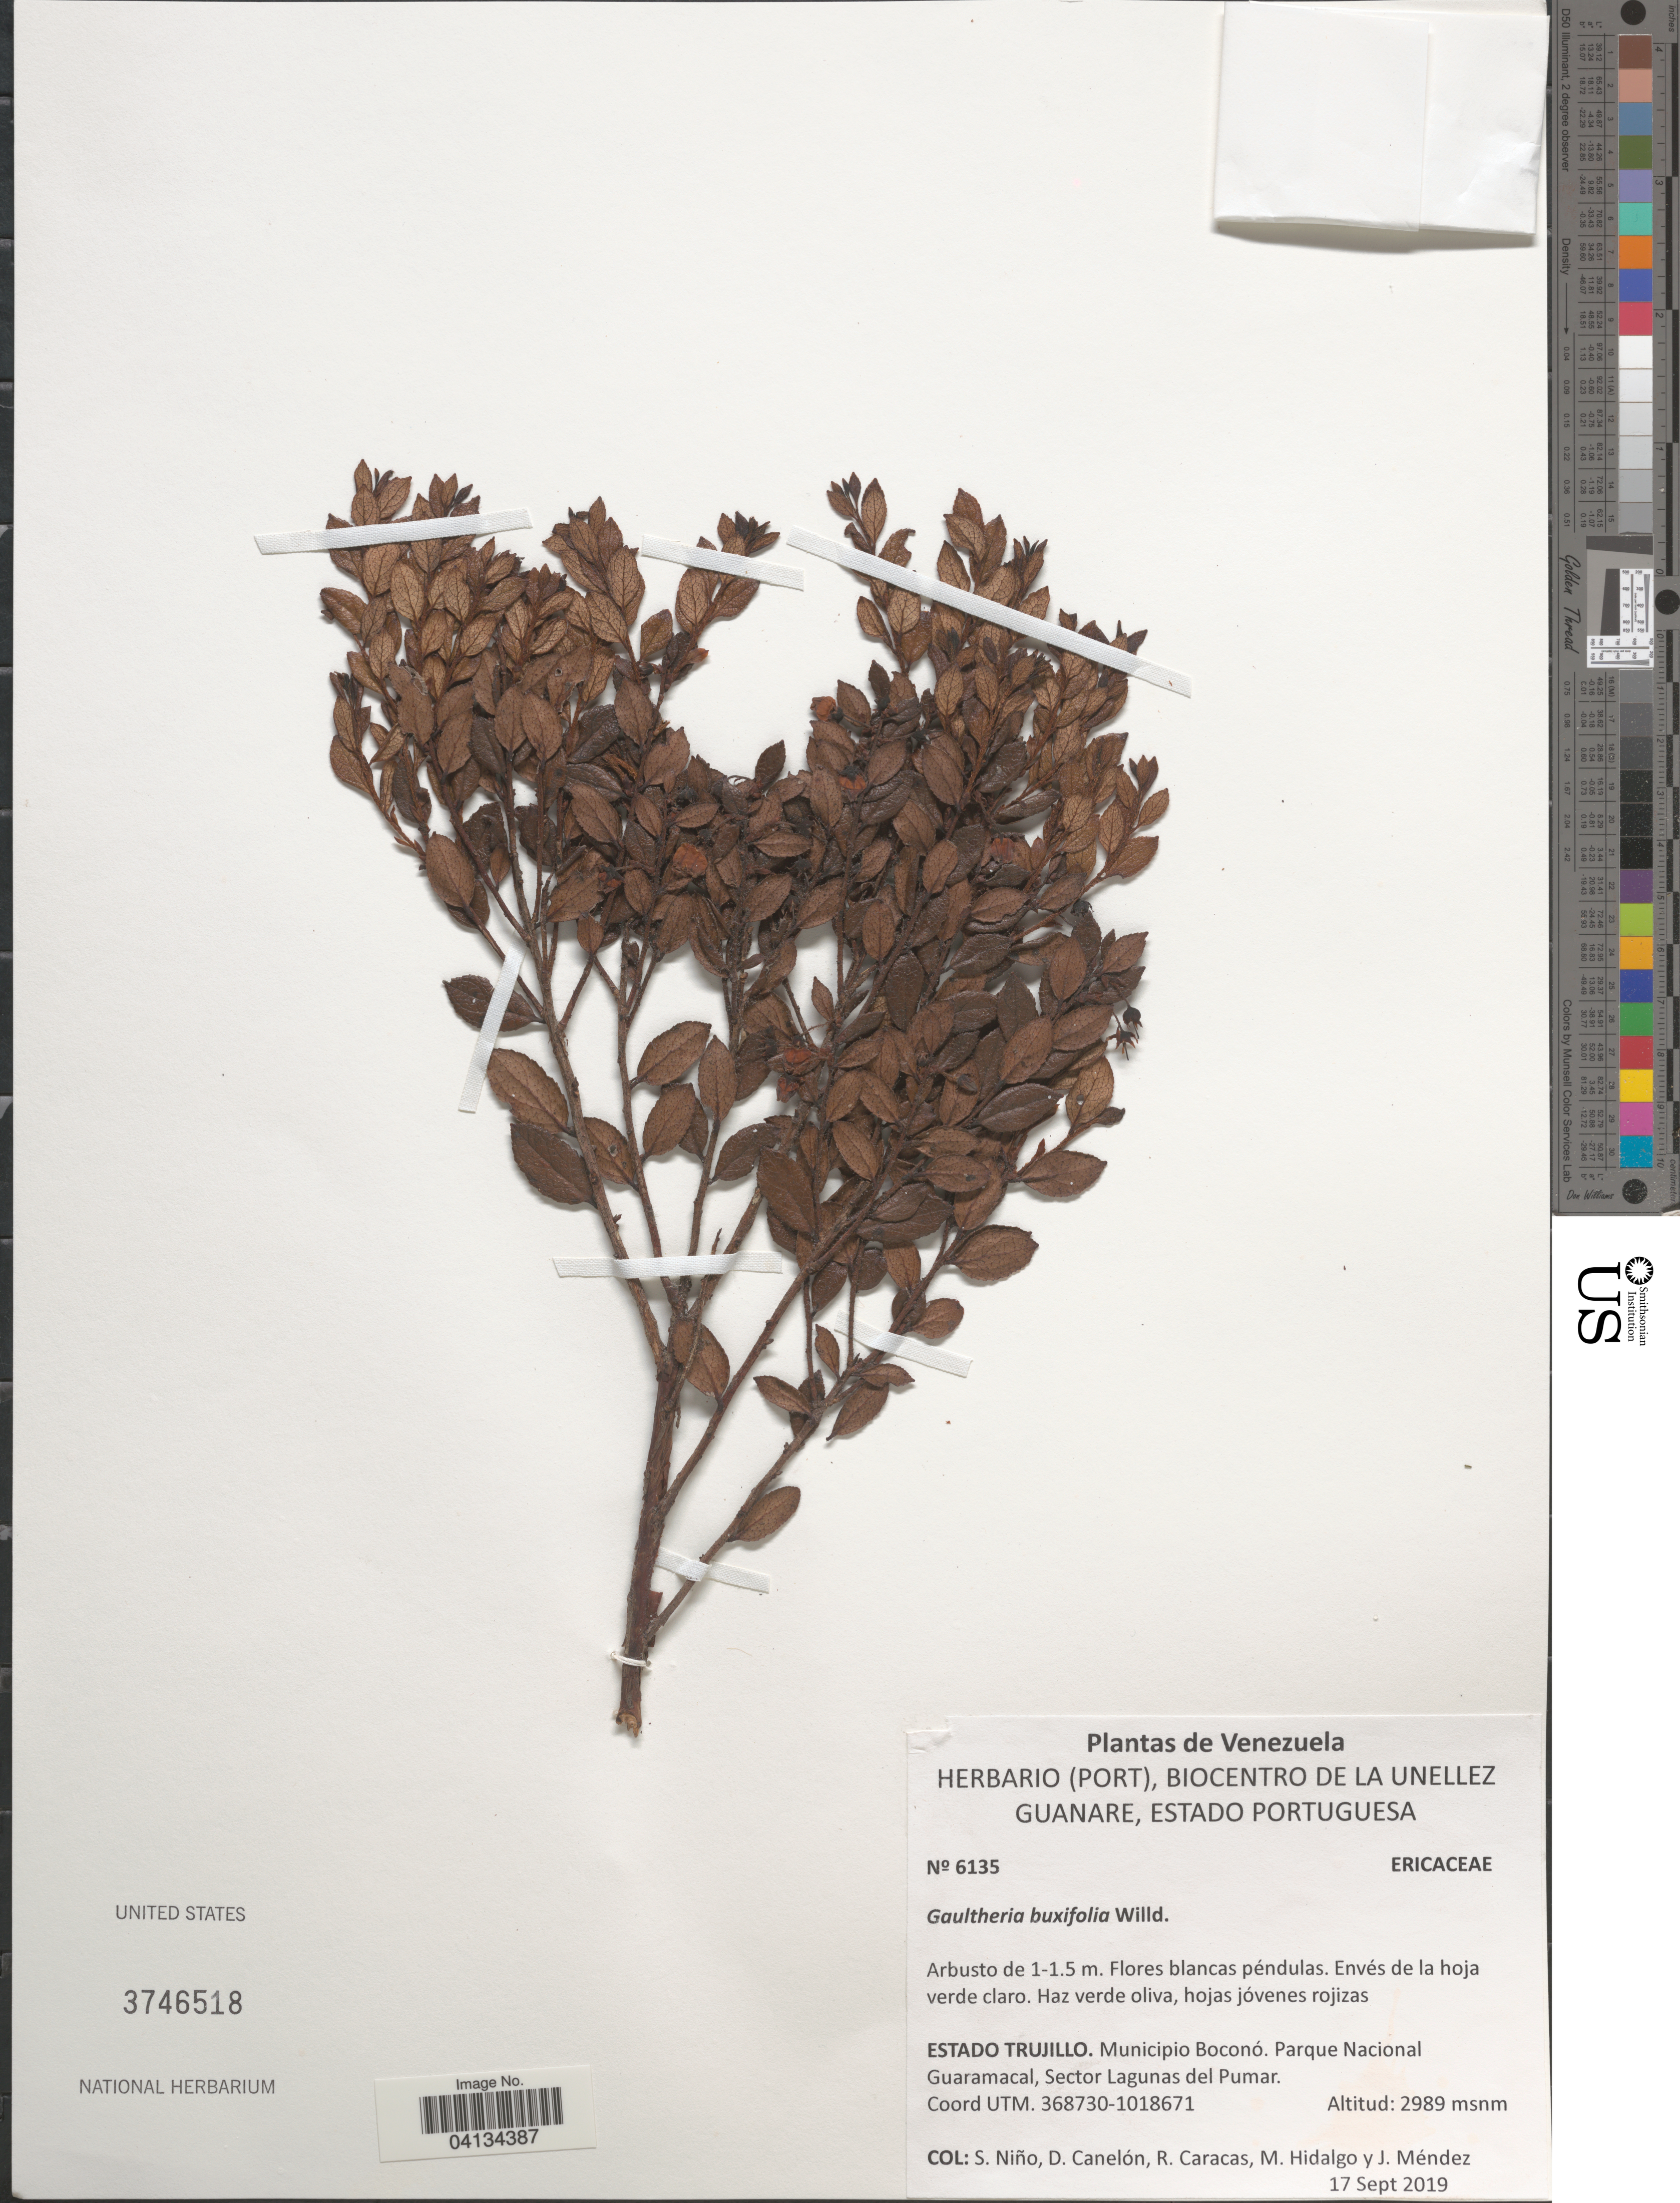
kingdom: Plantae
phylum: Tracheophyta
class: Magnoliopsida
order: Ericales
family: Ericaceae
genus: Gaultheria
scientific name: Gaultheria buxifolia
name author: Willd.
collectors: S. M. Niño, D. Canelón, R. Caracas, M. Hidalgo & J. Mendez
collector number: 6135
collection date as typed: Transcribed d/m/y: 17/9/2019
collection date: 2019-09-17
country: Venezuela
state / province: Trujillo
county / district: Boconó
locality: Parque Nacional Guaramacal, Sector Lagunas del Pumar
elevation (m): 2989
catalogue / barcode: US 3746518